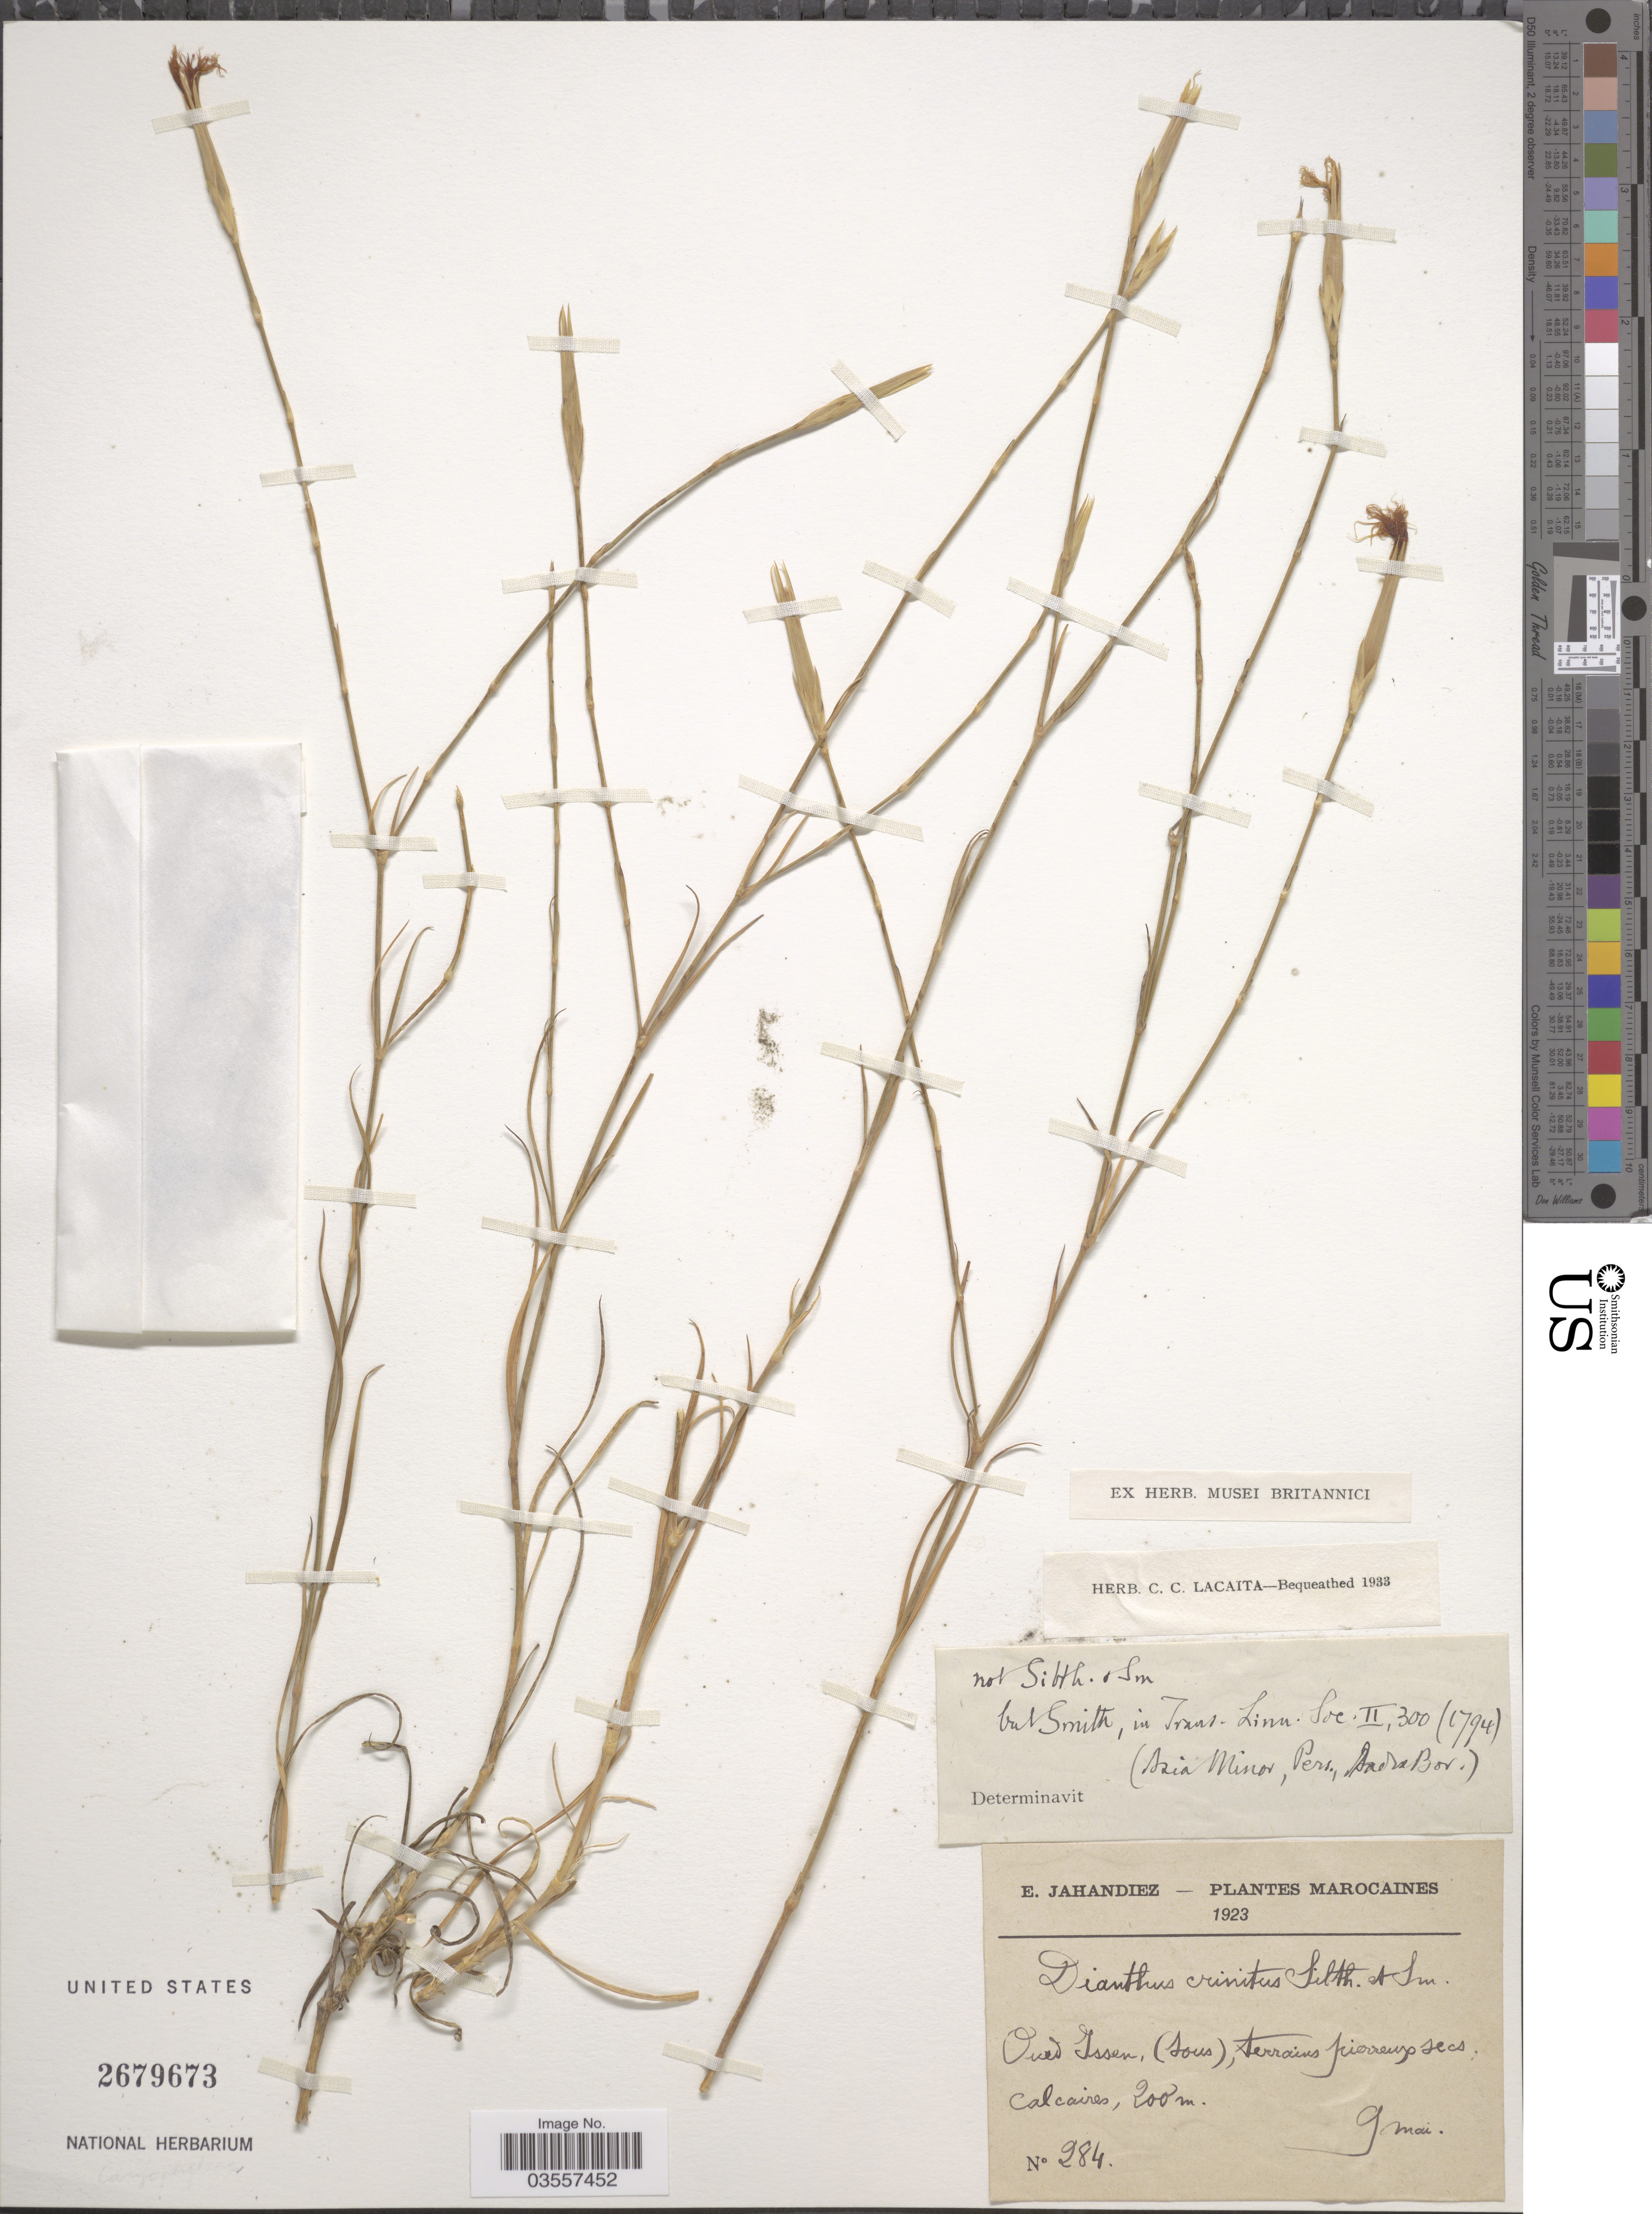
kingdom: Plantae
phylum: Tracheophyta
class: Magnoliopsida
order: Caryophyllales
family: Caryophyllaceae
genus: Dianthus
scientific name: Dianthus crinitus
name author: Sm.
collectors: É. Jahandiez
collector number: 284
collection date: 1923-05-09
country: Morocco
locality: Oued Issen, (Sous), terrains pierreux secs: calcaires.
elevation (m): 200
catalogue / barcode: US 2679673